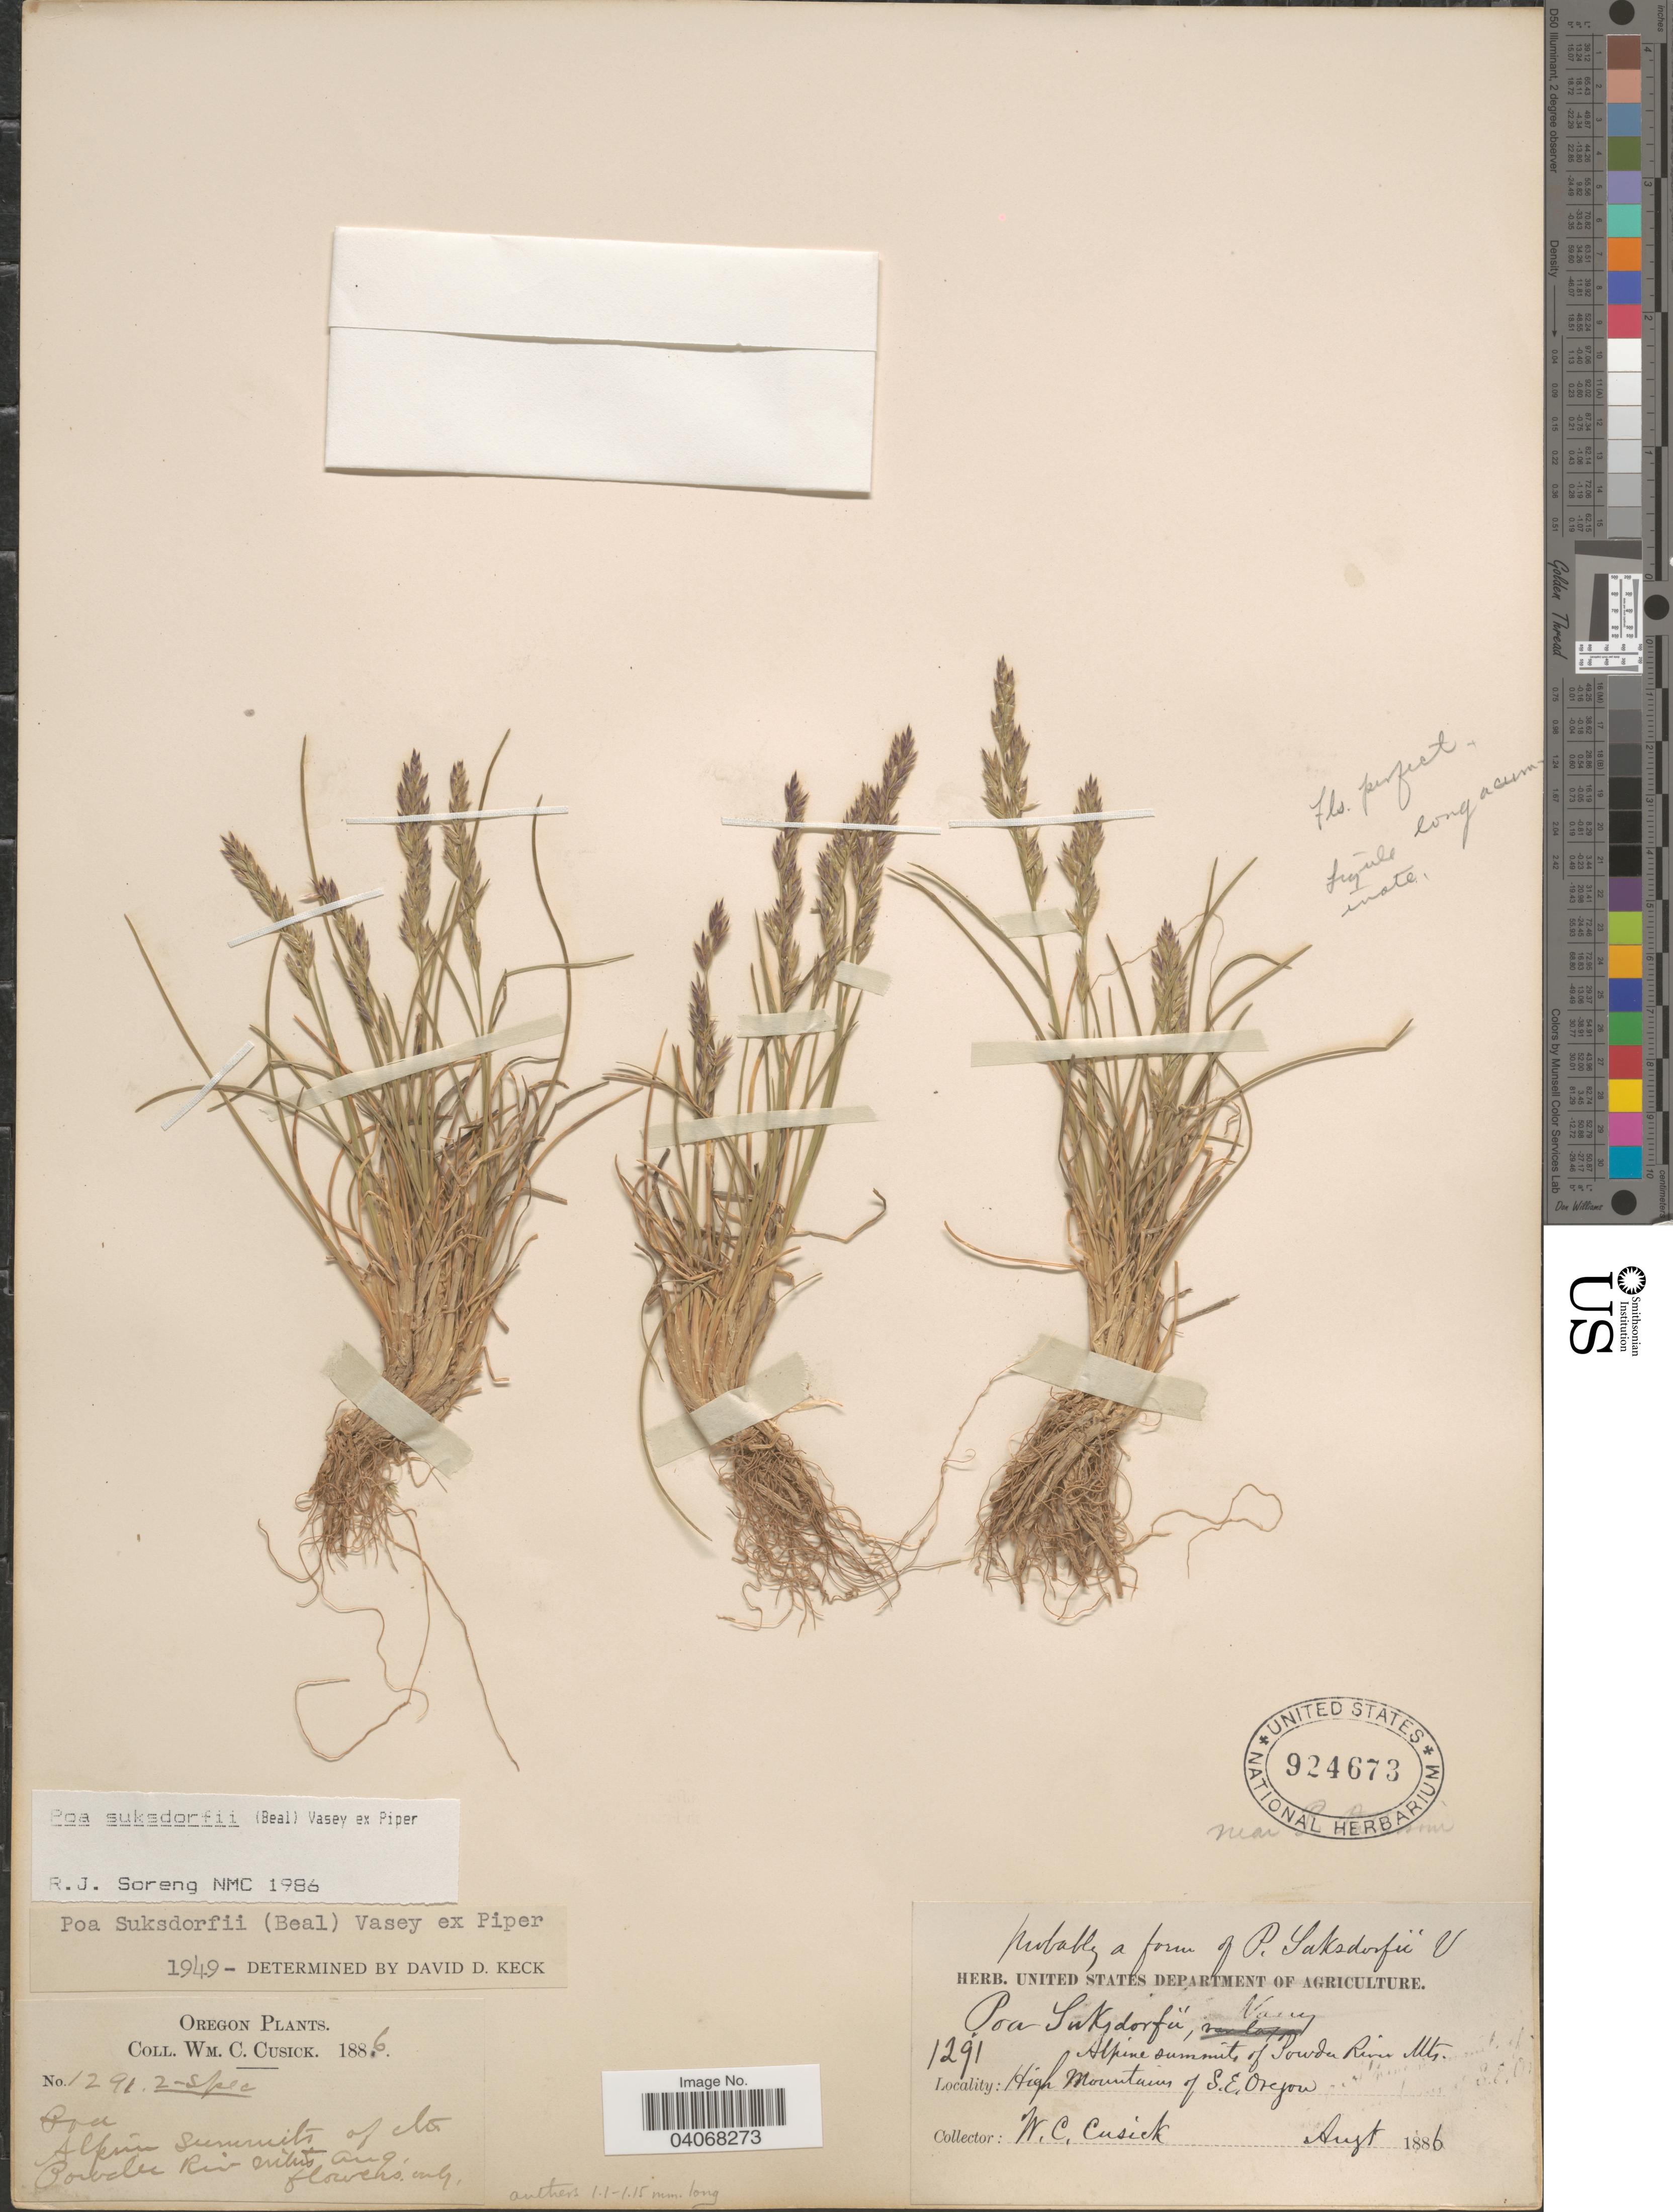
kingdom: Plantae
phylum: Tracheophyta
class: Liliopsida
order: Poales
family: Poaceae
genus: Poa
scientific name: Poa suksdorfii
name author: (W.J. Beal) Vasey ex Piper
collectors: W. C. Cusick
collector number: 1291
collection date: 1886-08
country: United States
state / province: Oregon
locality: Alpine summit of Powder River Mts. High Mountains of S.E. Oregon.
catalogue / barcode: US 924673